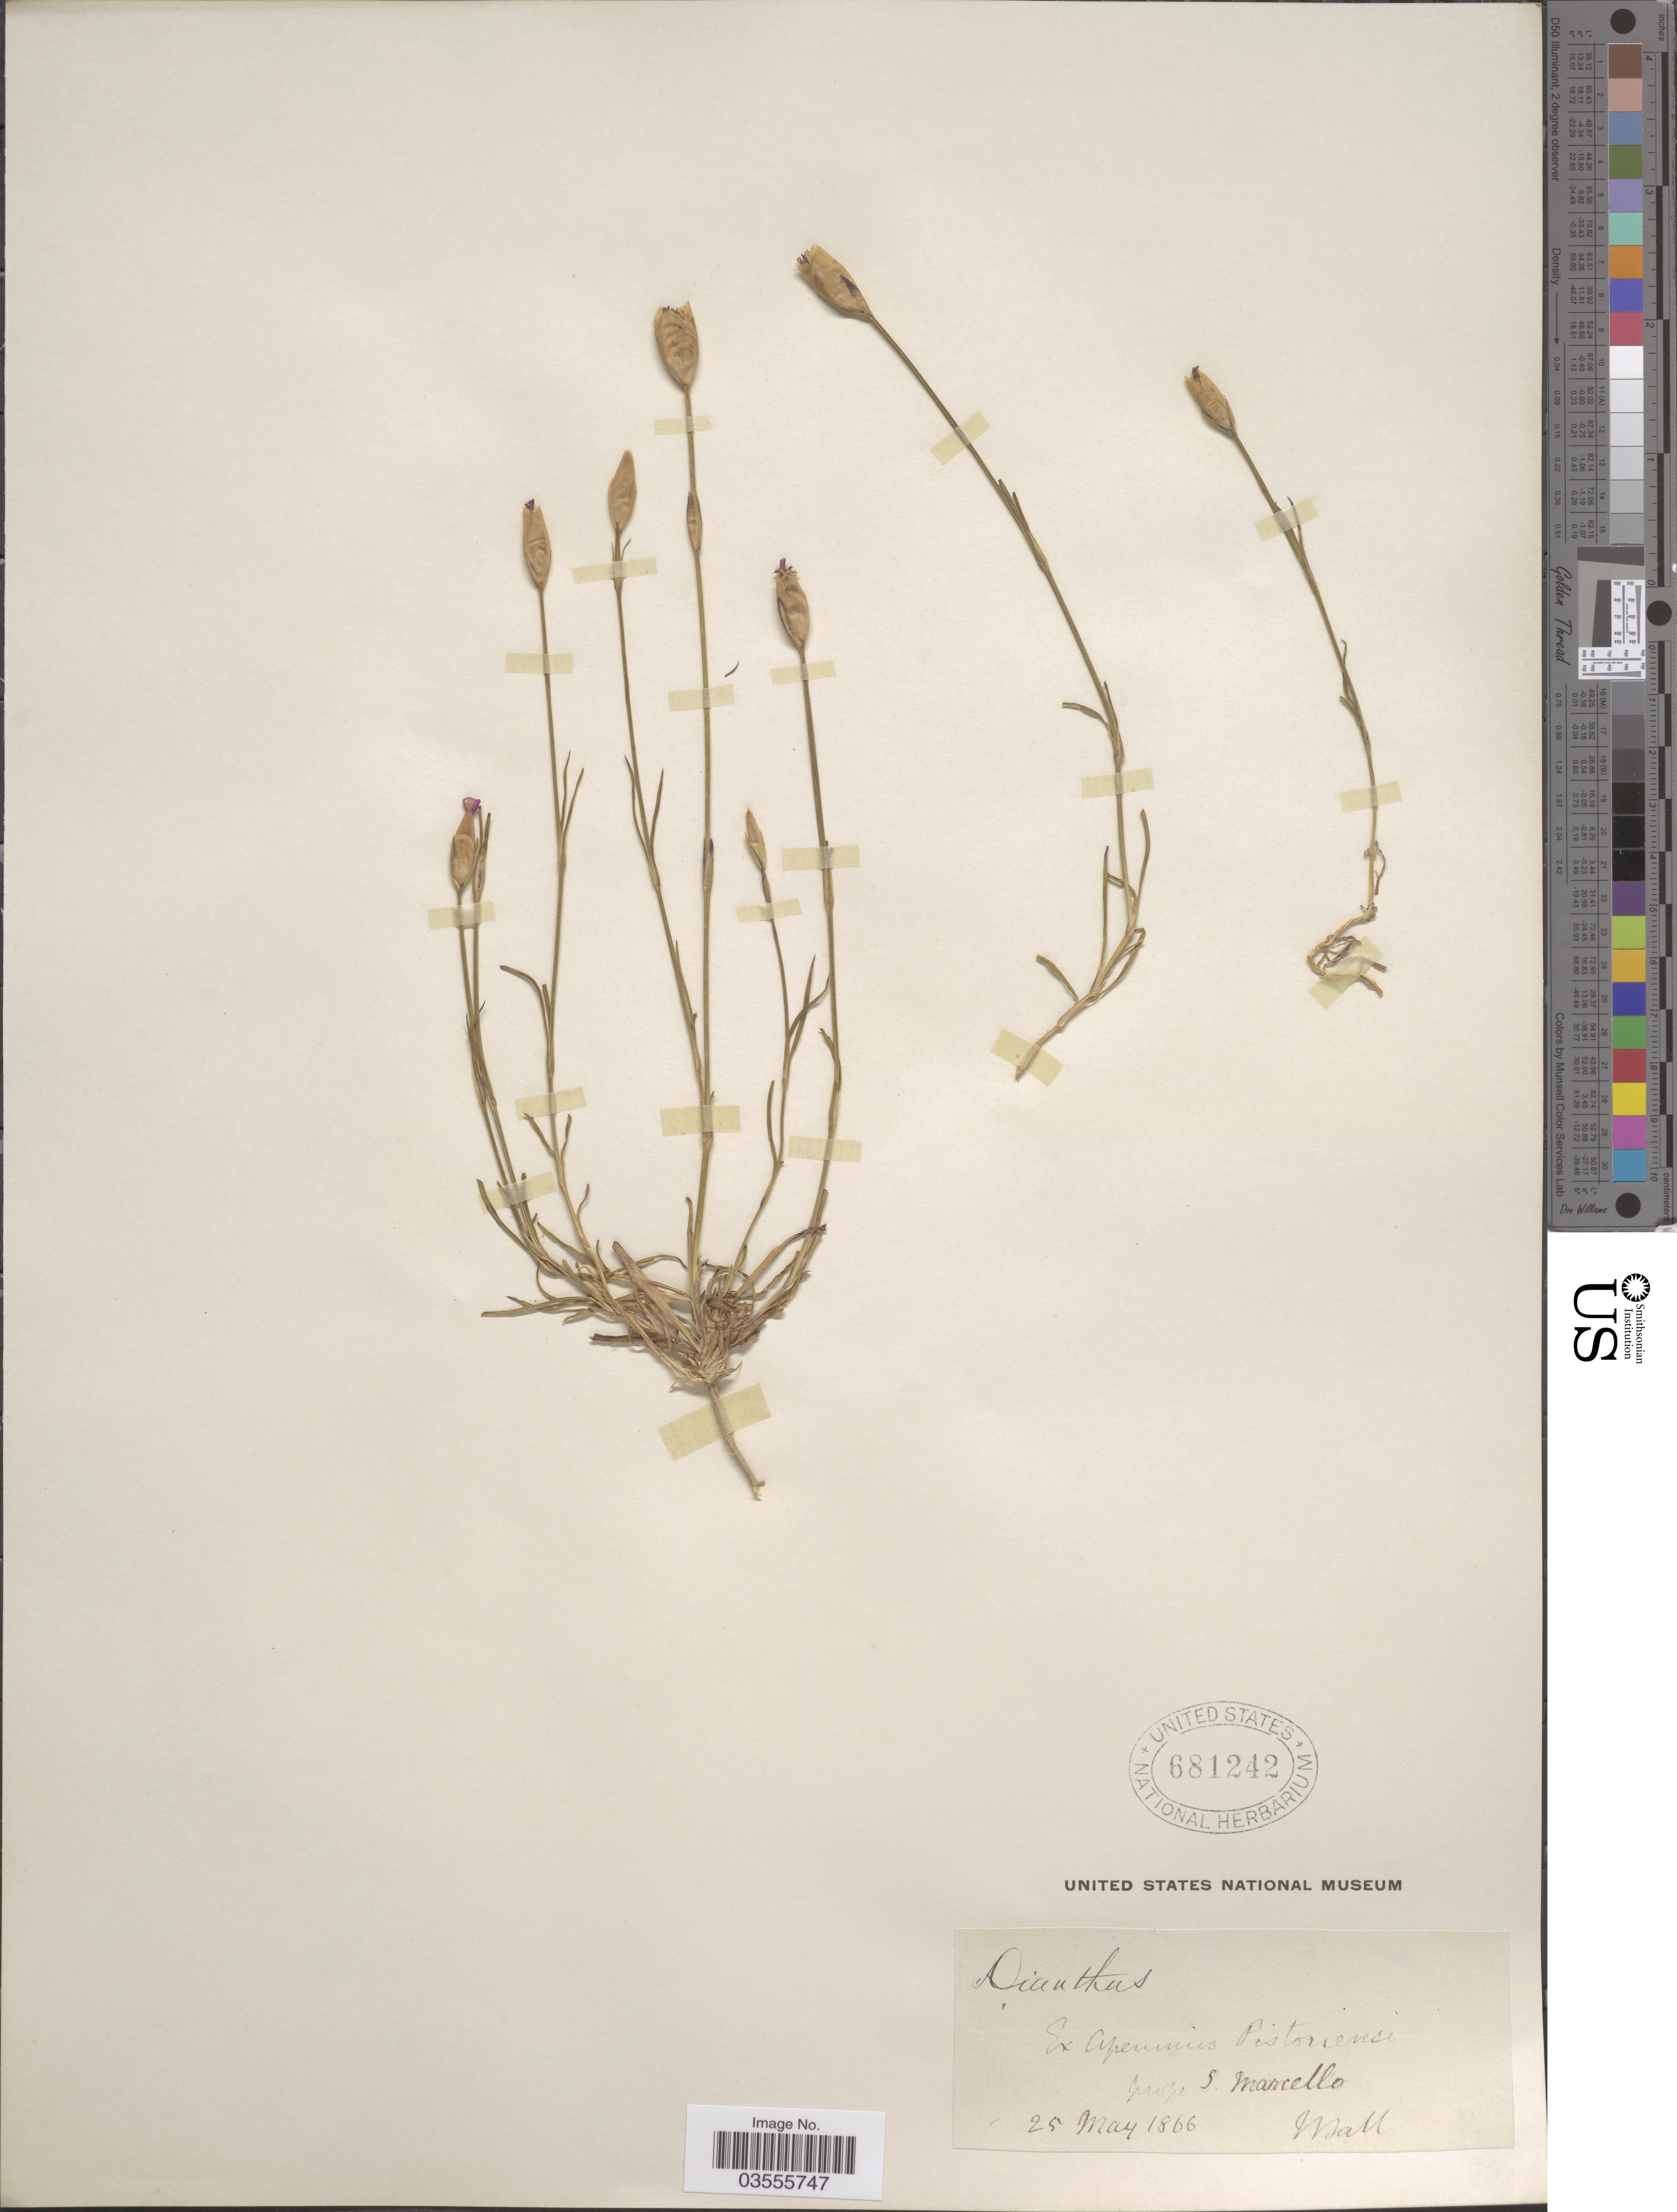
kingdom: Plantae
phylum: Tracheophyta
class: Magnoliopsida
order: Caryophyllales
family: Caryophyllaceae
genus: Petrorhagia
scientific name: Petrorhagia prolifera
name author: (L.) P.W. Ball & Heywood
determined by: Rabeler, R. K.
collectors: J. Ball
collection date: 1866-05-25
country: Italy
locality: Ex Apennino Pistonensi prope S. Marcello.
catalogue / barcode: US 681242